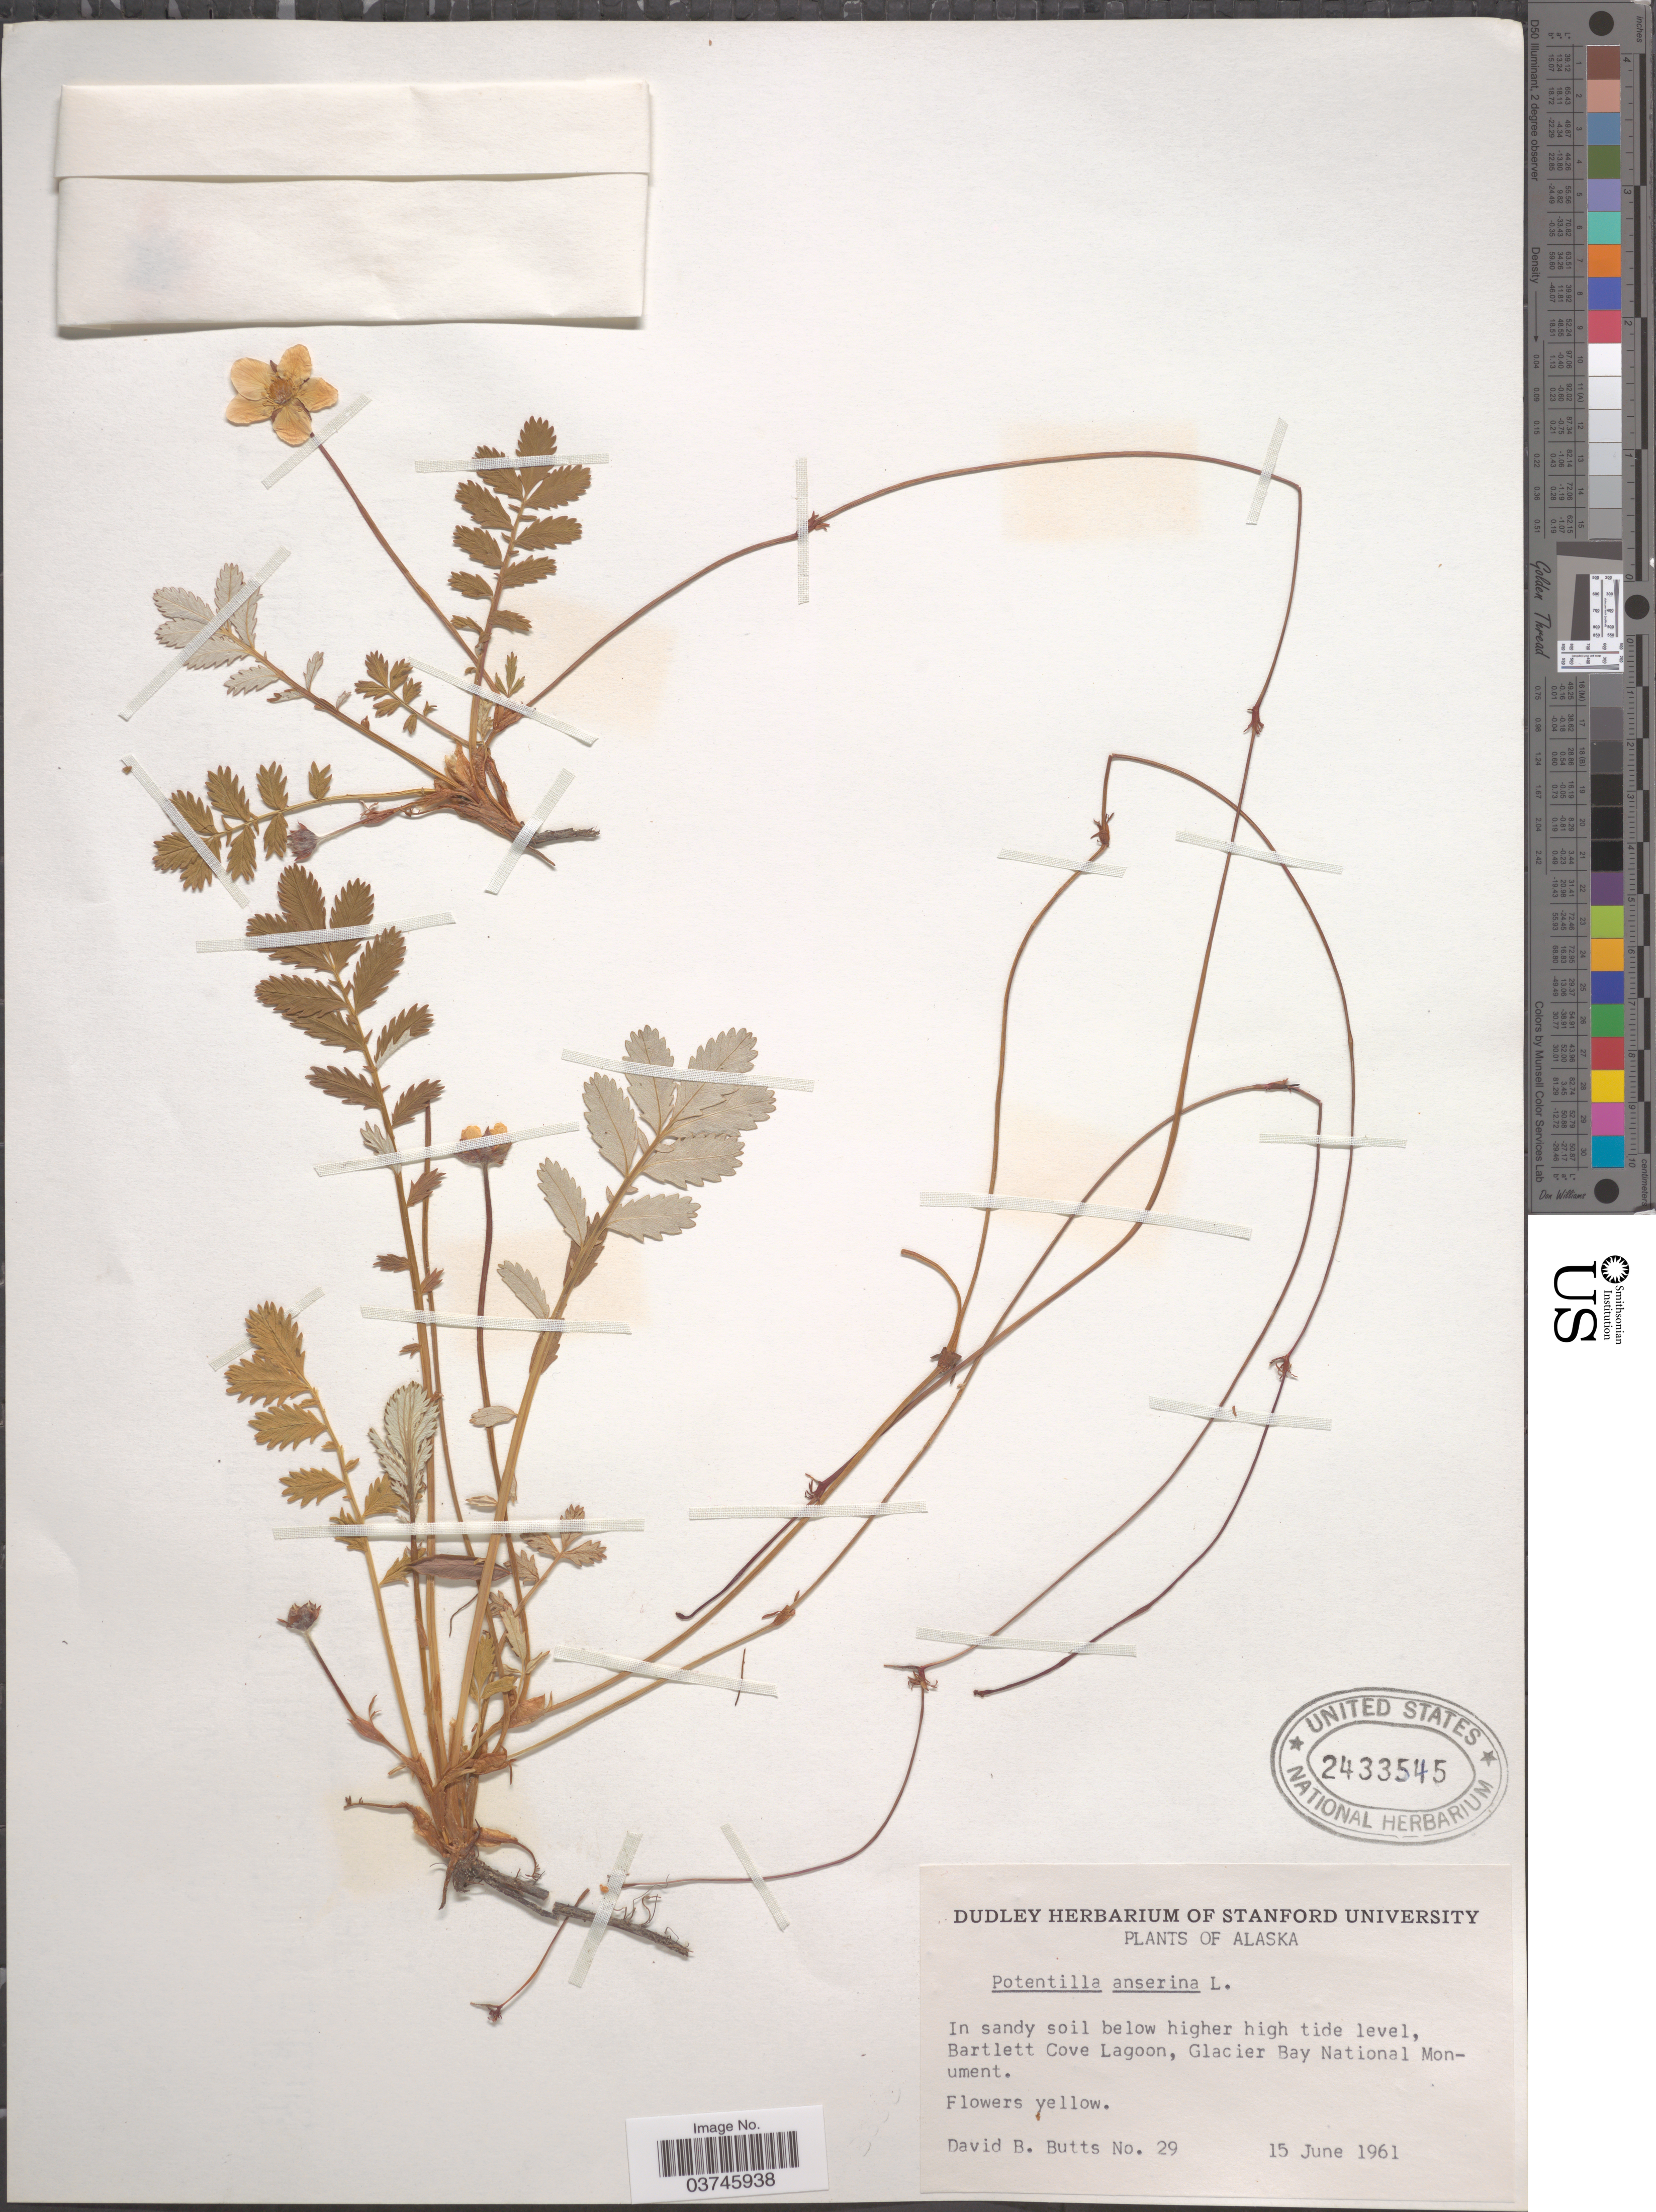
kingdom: Plantae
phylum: Tracheophyta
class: Magnoliopsida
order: Rosales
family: Rosaceae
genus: Argentina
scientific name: Argentina anserina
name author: (L.) Rydb.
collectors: D. Butts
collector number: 29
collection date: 1961-06-15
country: United States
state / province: Alaska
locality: Bartlett Cove Lagoon, Glacier Bay National Monument.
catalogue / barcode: US 2433545